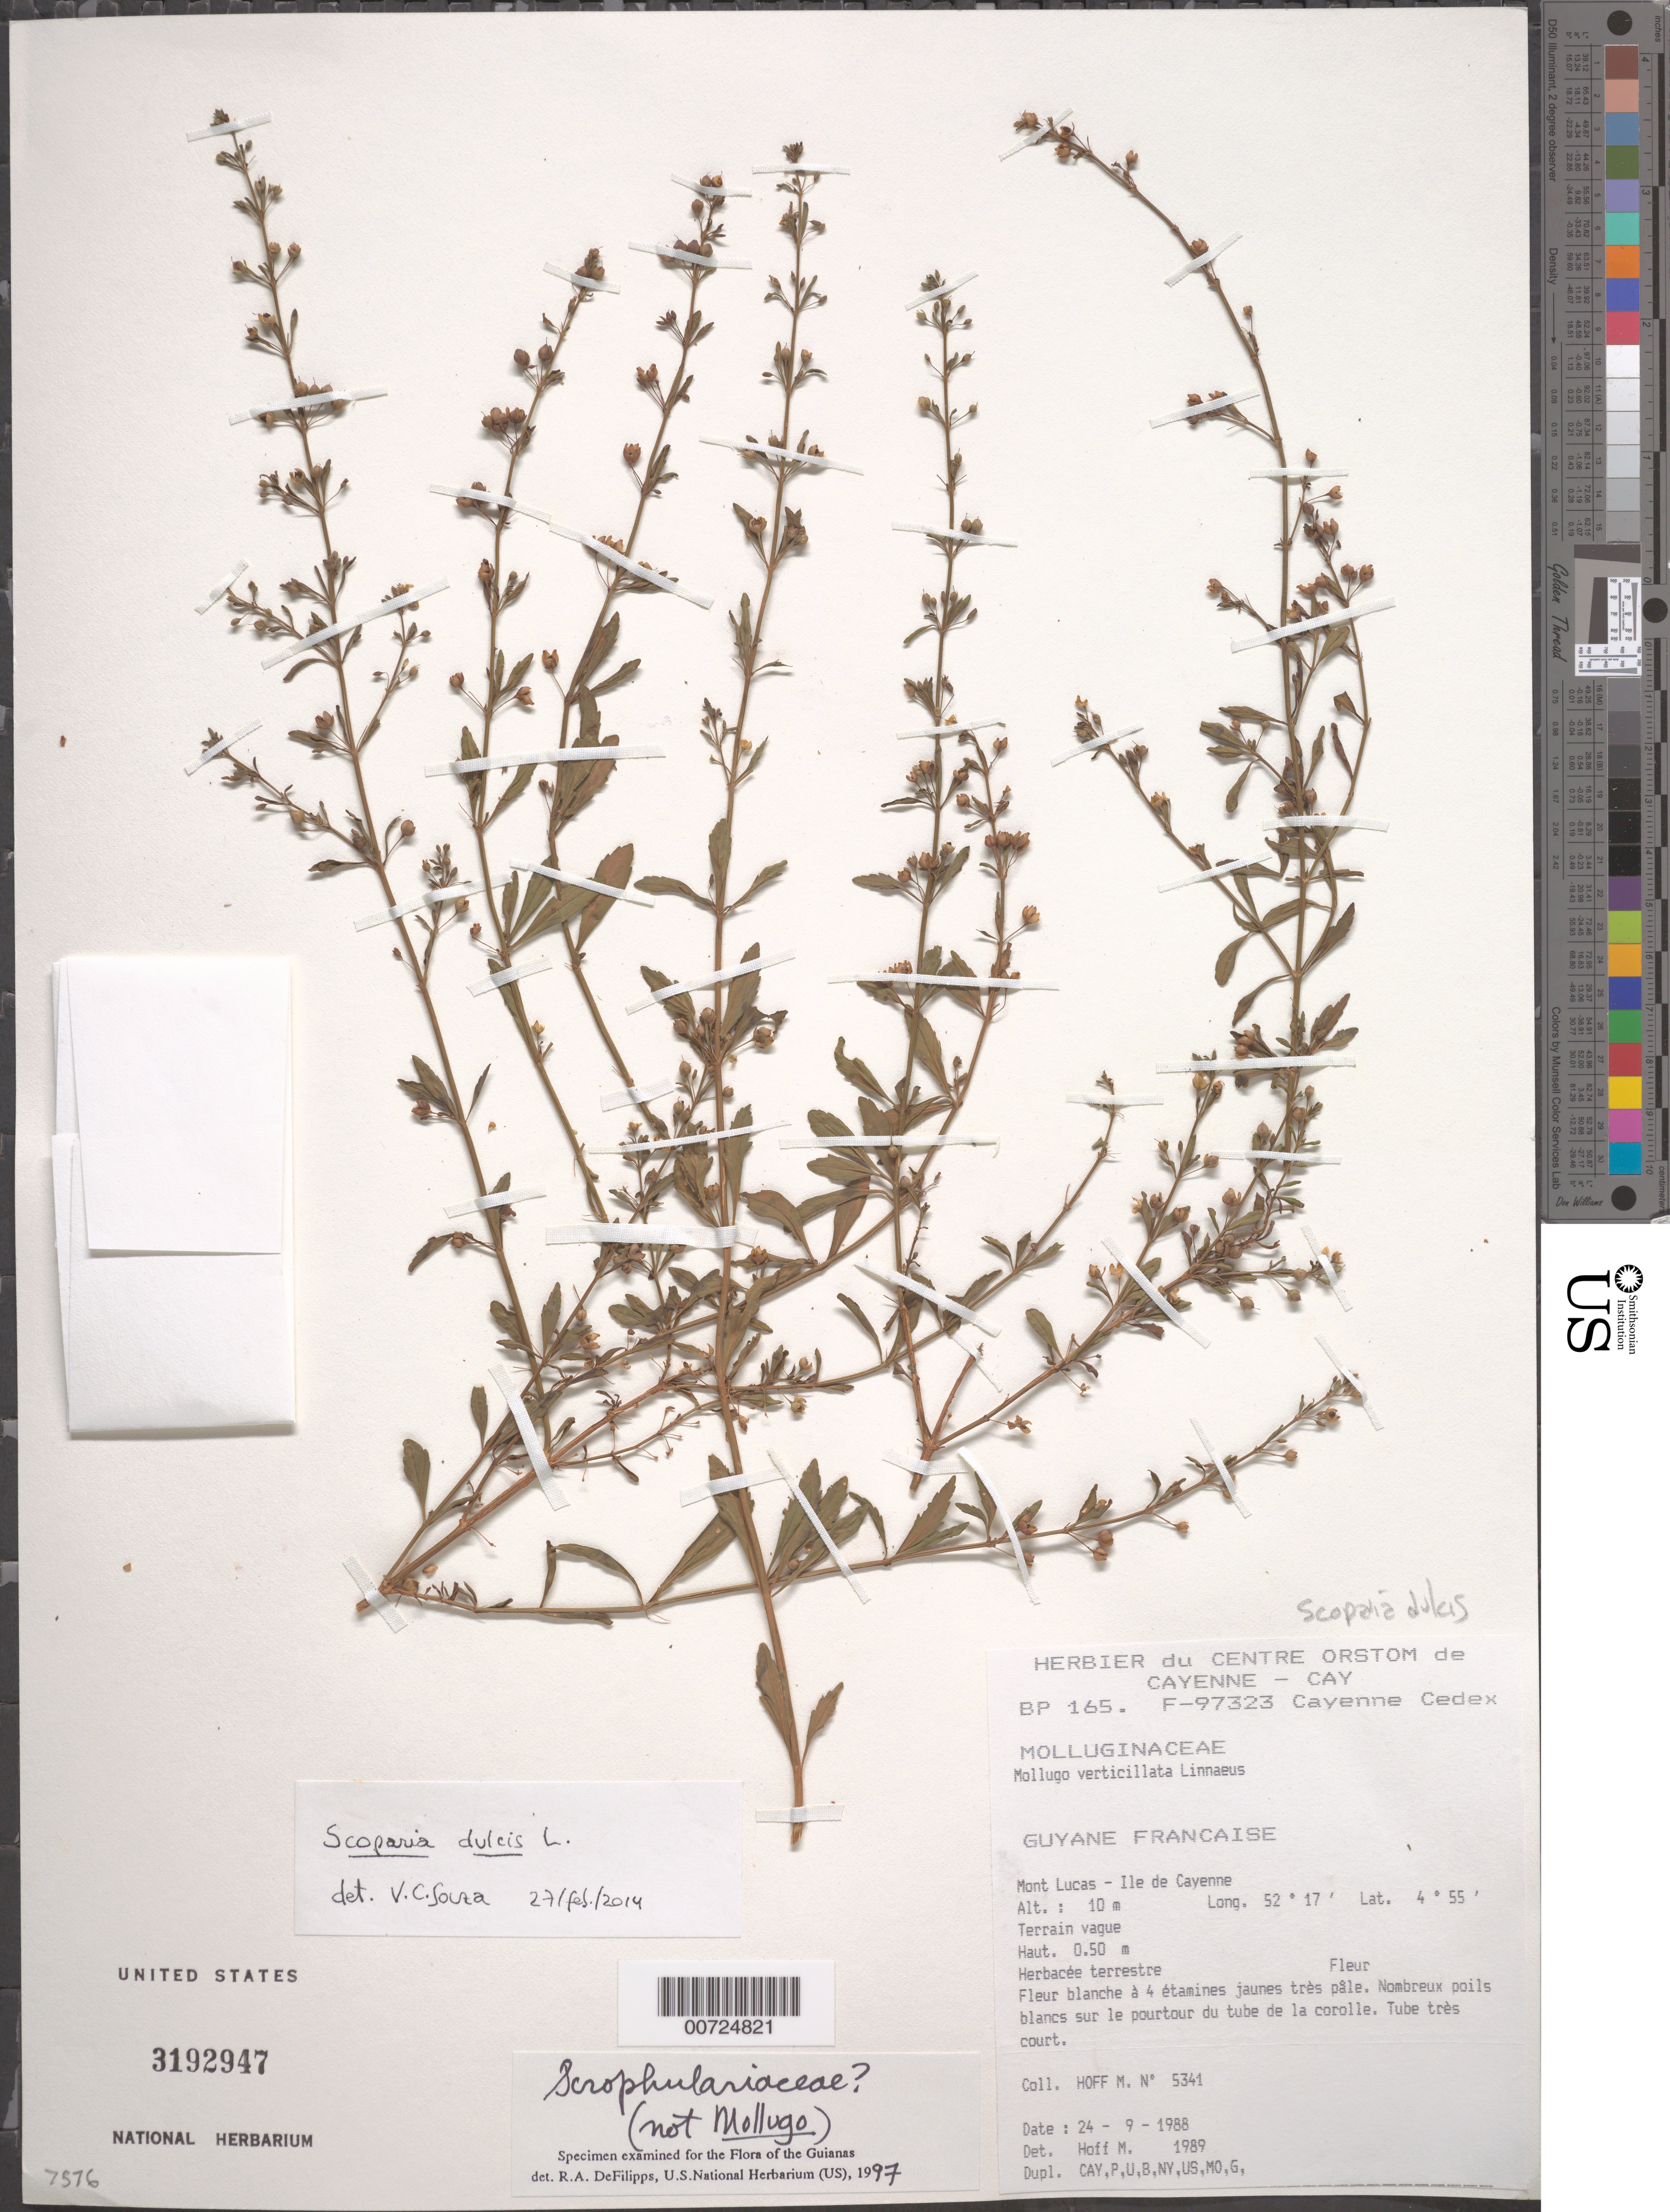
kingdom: Plantae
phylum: Tracheophyta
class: Magnoliopsida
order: Lamiales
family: Plantaginaceae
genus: Scoparia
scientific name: Scoparia dulcis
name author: L.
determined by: Souza, V. C.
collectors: M. Hoff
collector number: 5341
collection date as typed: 24-Sep-88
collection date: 1988-09-24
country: French Guiana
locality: Mont Lucas, Ile de Cayenne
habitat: Waste ground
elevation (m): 10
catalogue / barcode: US 3192947